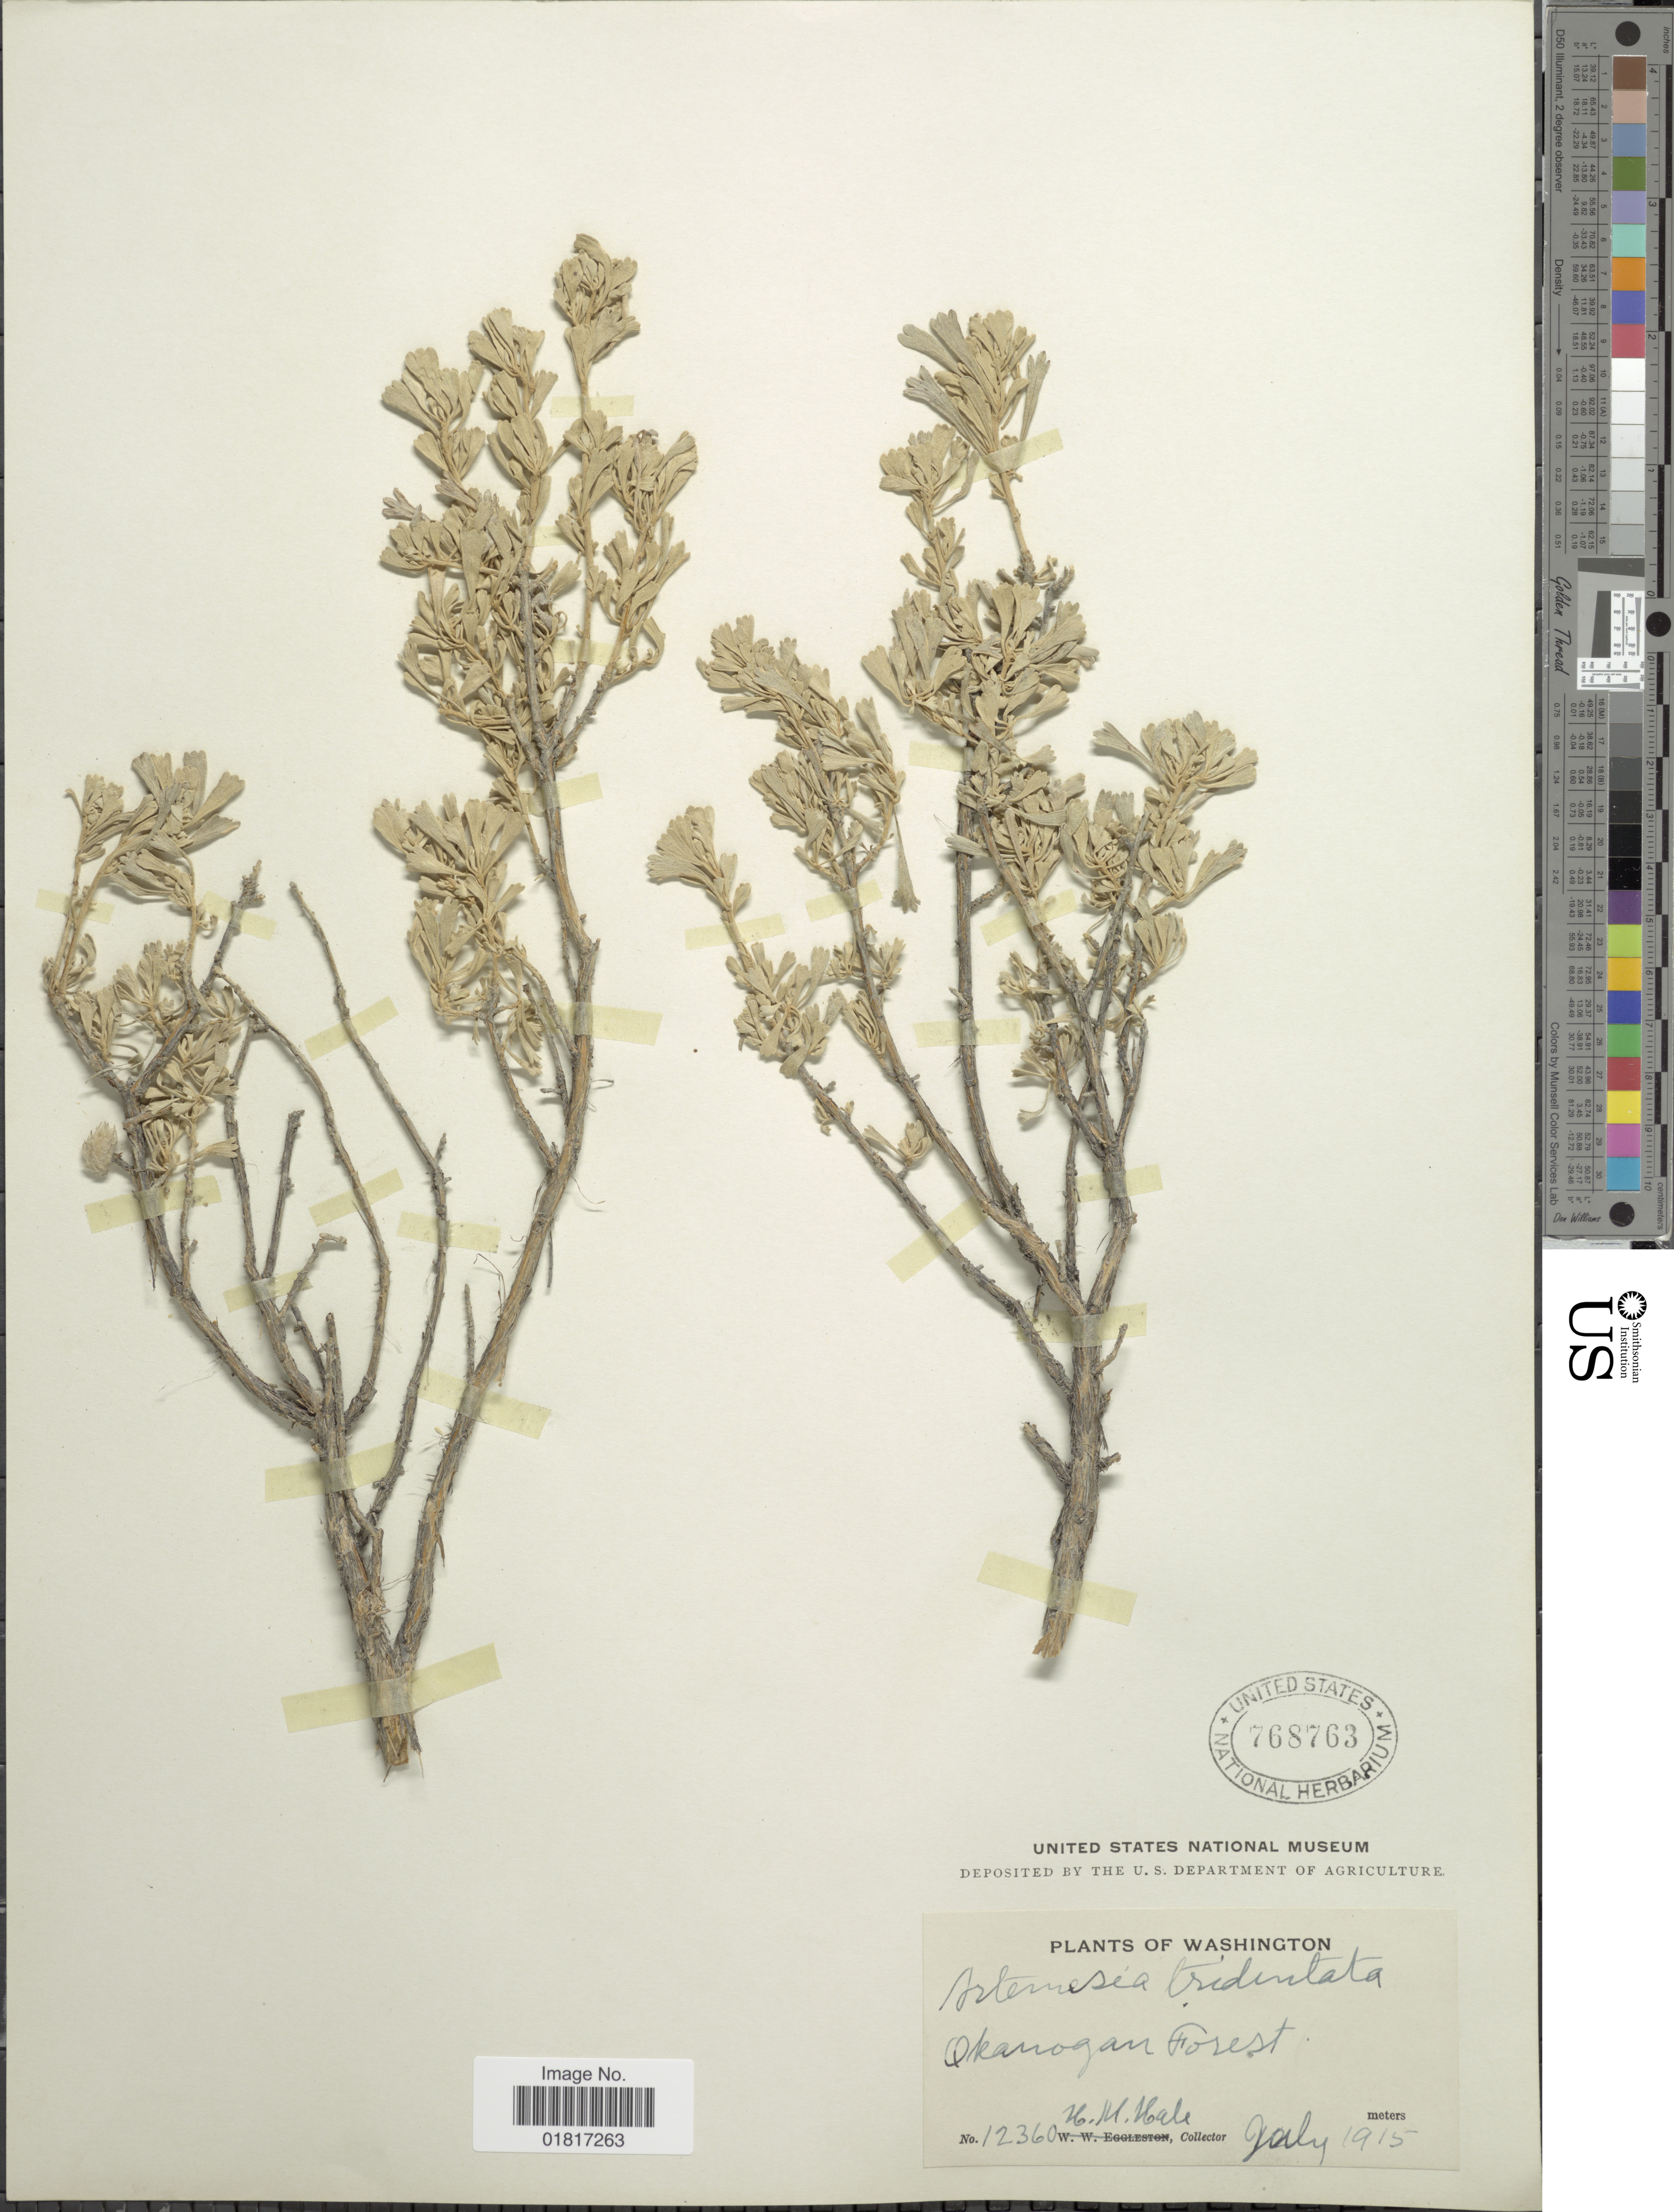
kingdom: Plantae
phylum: Tracheophyta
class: Magnoliopsida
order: Asterales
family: Asteraceae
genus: Artemisia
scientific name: Artemisia tridentata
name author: Nutt.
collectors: H. M. Hale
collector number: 12360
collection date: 1915-07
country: United States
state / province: Washington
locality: Okanogan Forest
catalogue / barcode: US 768763